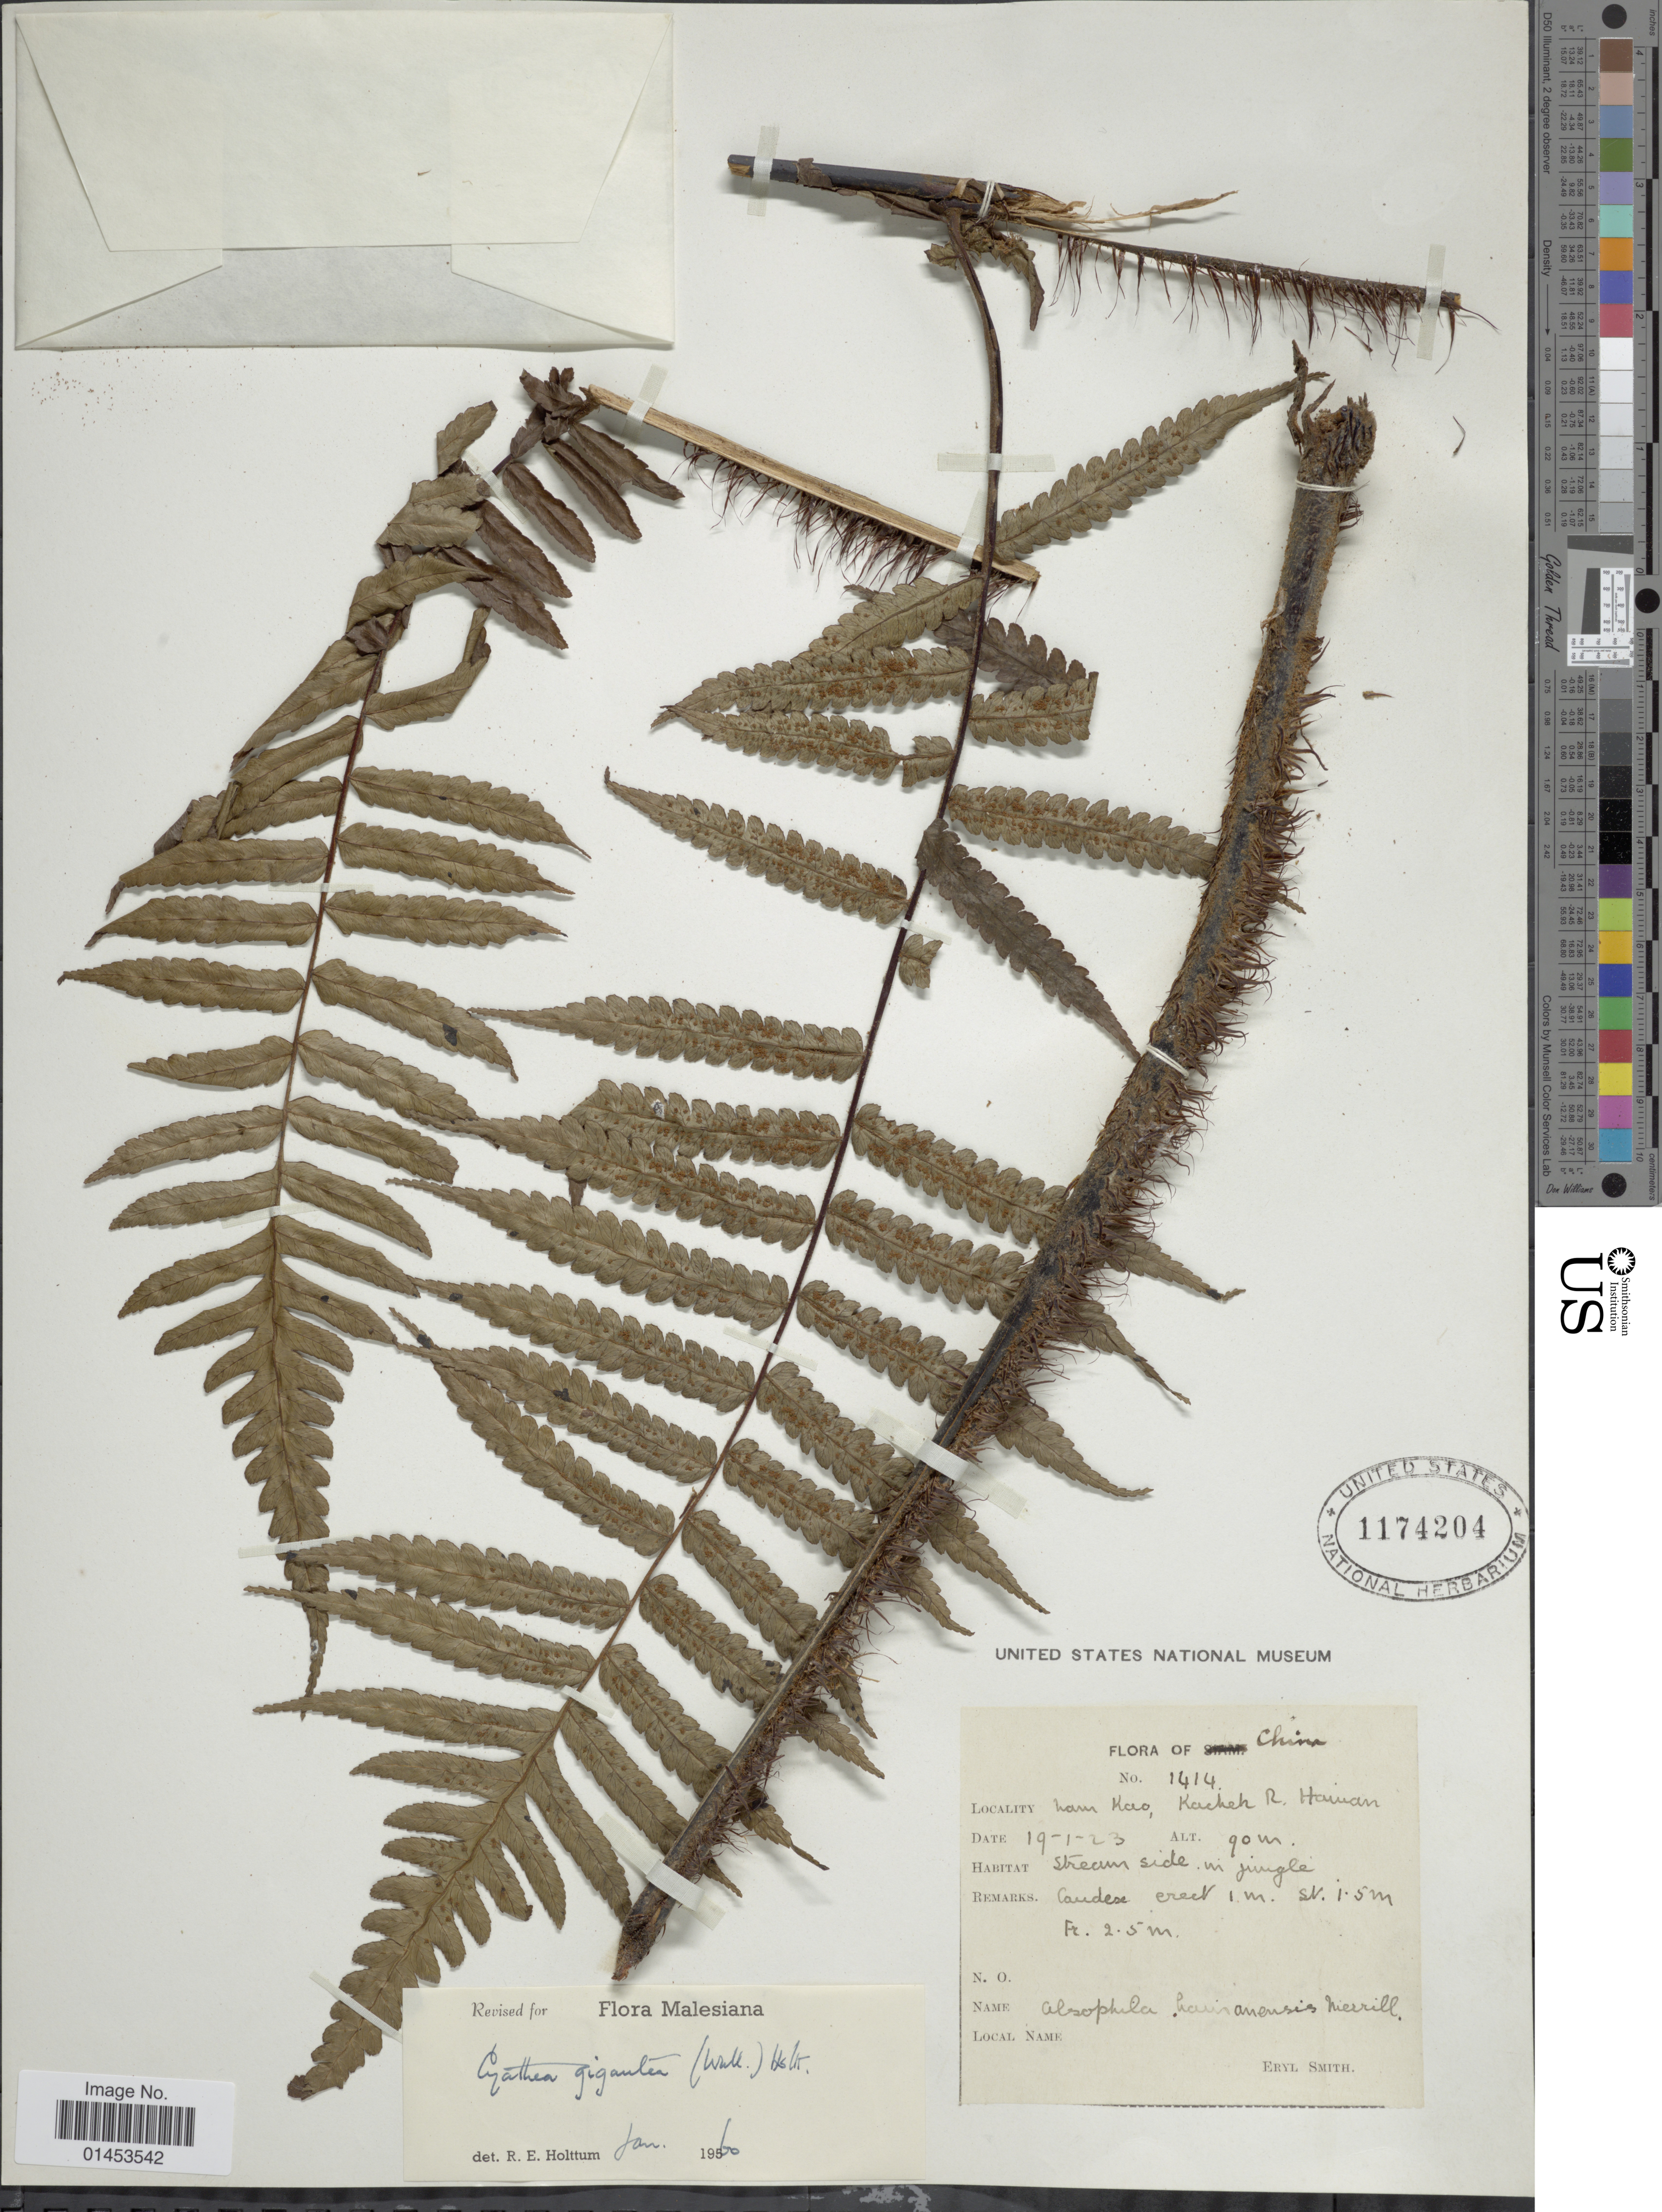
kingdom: Plantae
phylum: Tracheophyta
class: Polypodiopsida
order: Cyatheales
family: Cyatheaceae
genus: Cyathea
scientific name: Cyathea gigantea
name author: (Wall. ex Hook.) Holttum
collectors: C. E. Smith Jr.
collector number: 1414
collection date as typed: Transcribed d/m/y: 19/1/23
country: China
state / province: Hainan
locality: Lam Kao, Kackek R,. Hainan, stream side in jungle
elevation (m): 90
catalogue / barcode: US 1174204